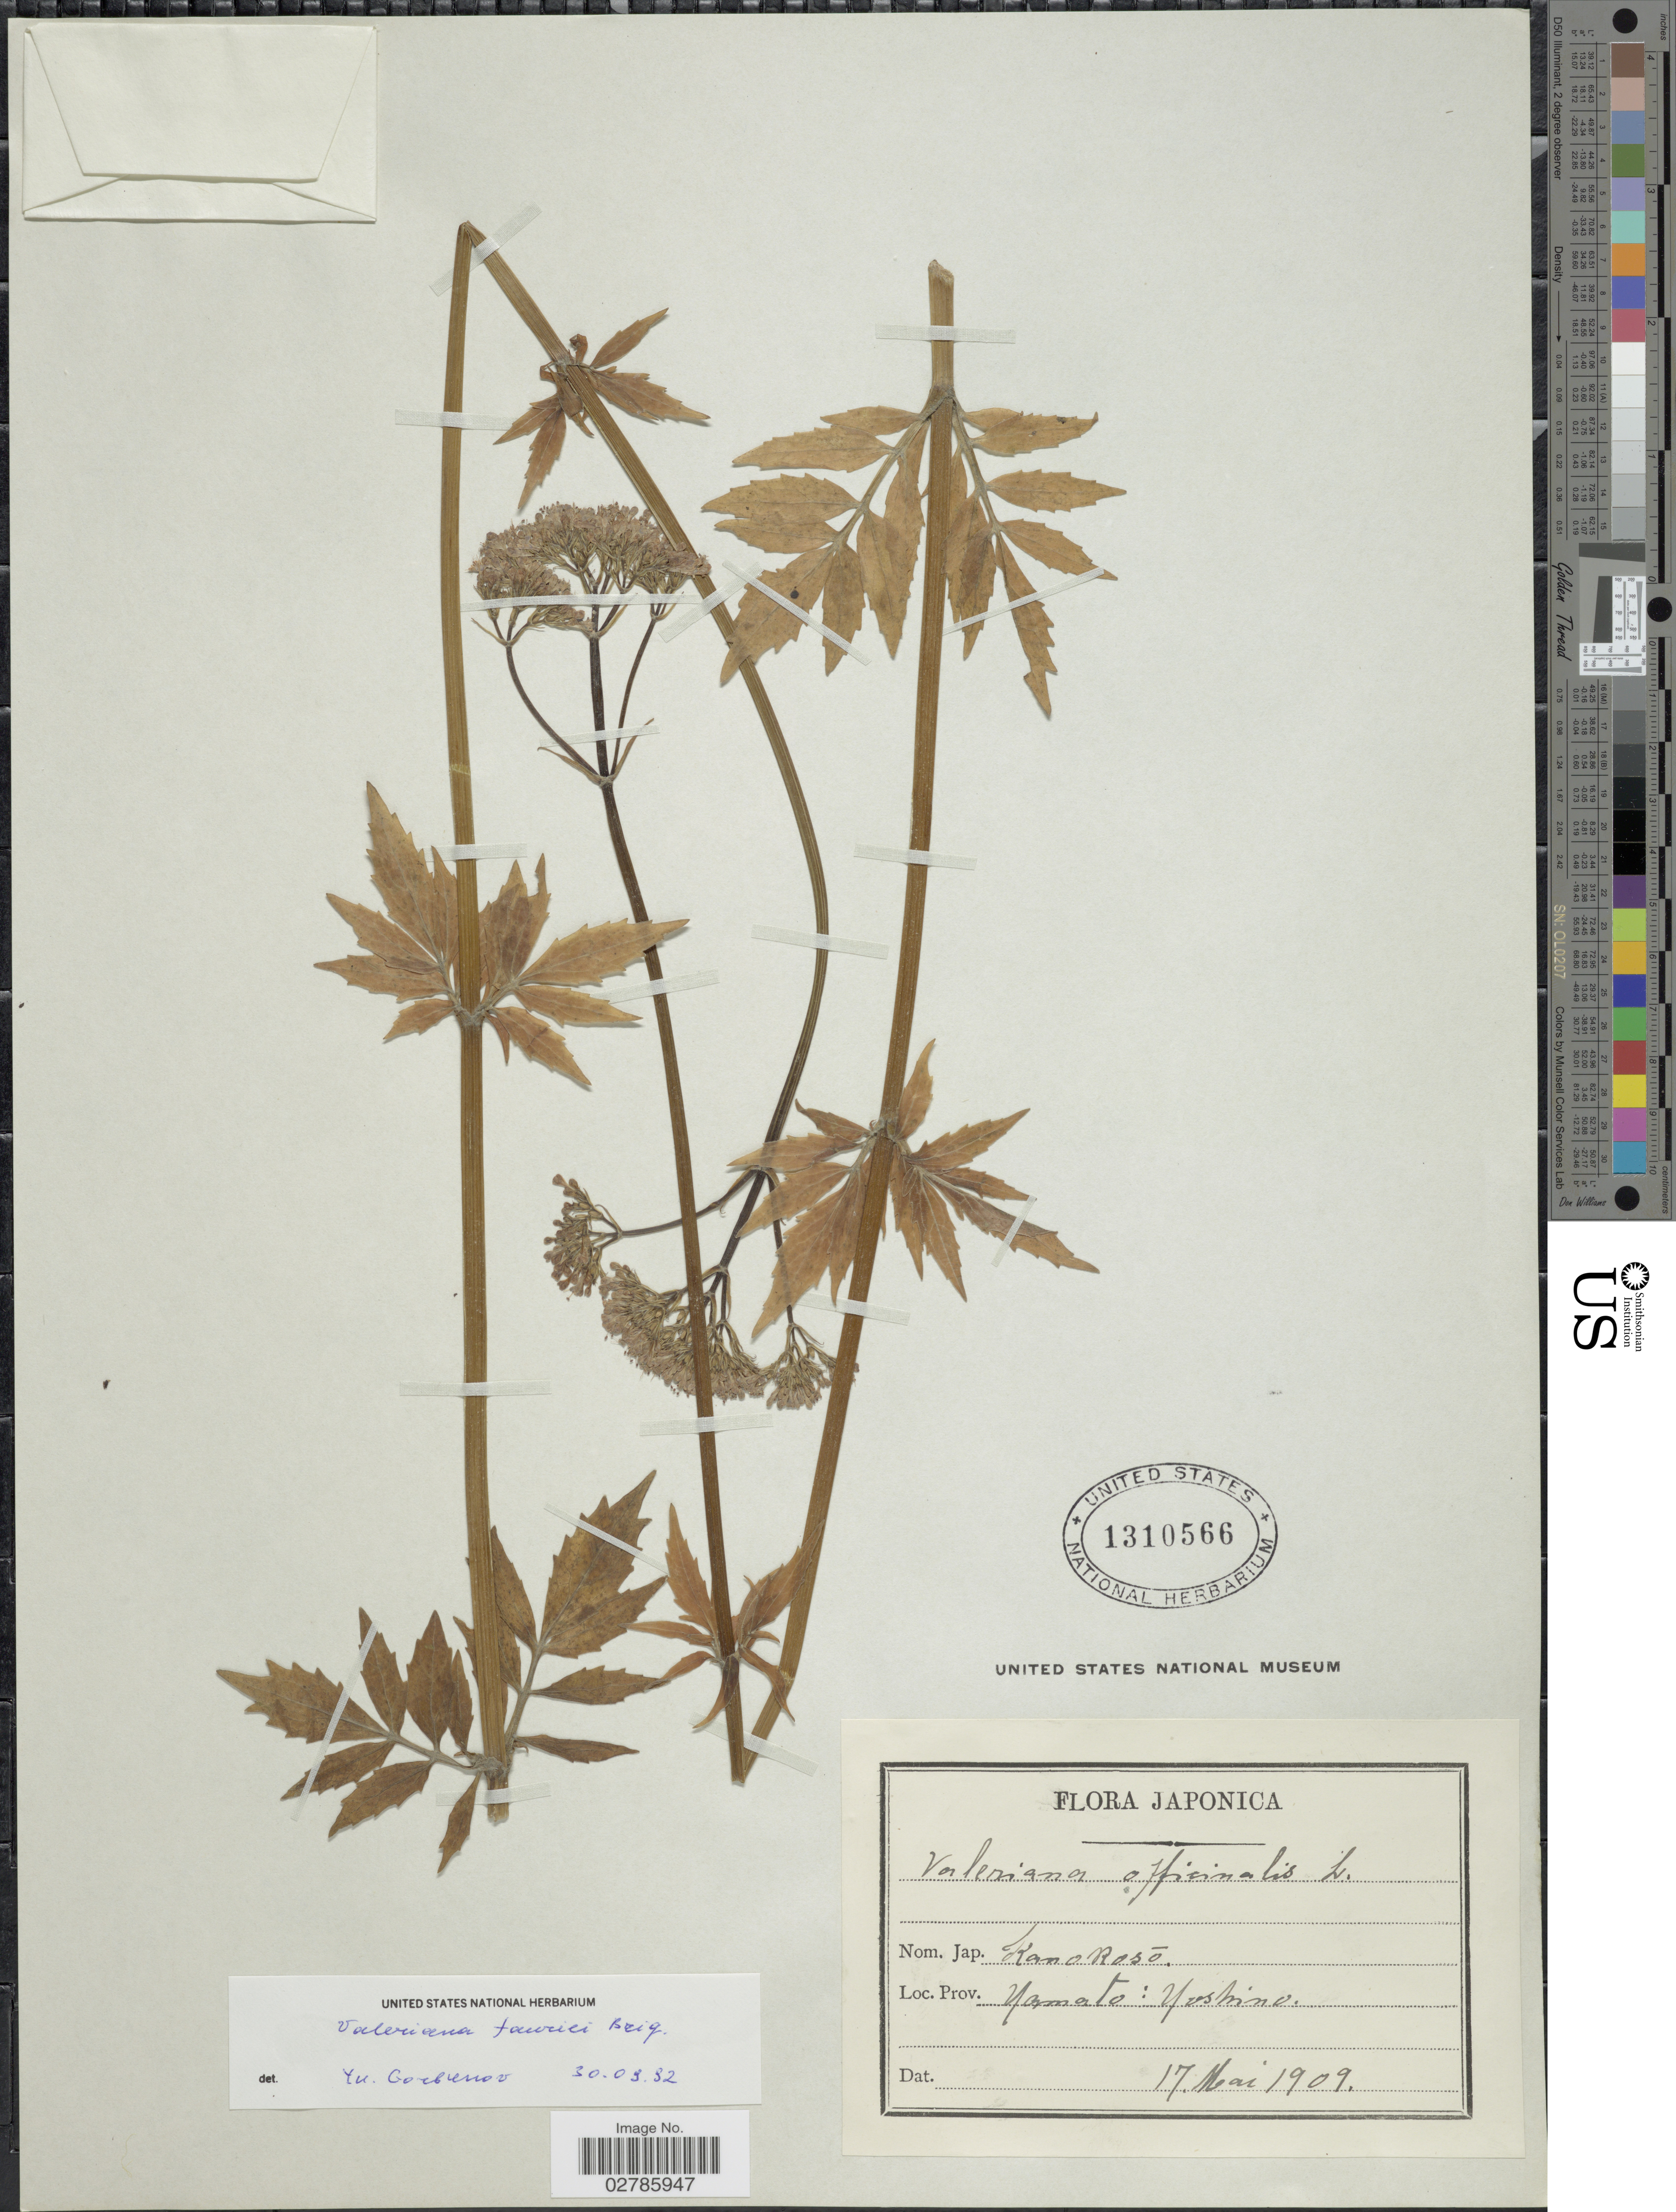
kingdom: Plantae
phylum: Tracheophyta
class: Magnoliopsida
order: Dipsacales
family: Caprifoliaceae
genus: Valeriana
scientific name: Valeriana fauriei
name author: Briq.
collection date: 1909-05-17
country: Japan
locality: Yamato: Yoshino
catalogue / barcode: US 1310566